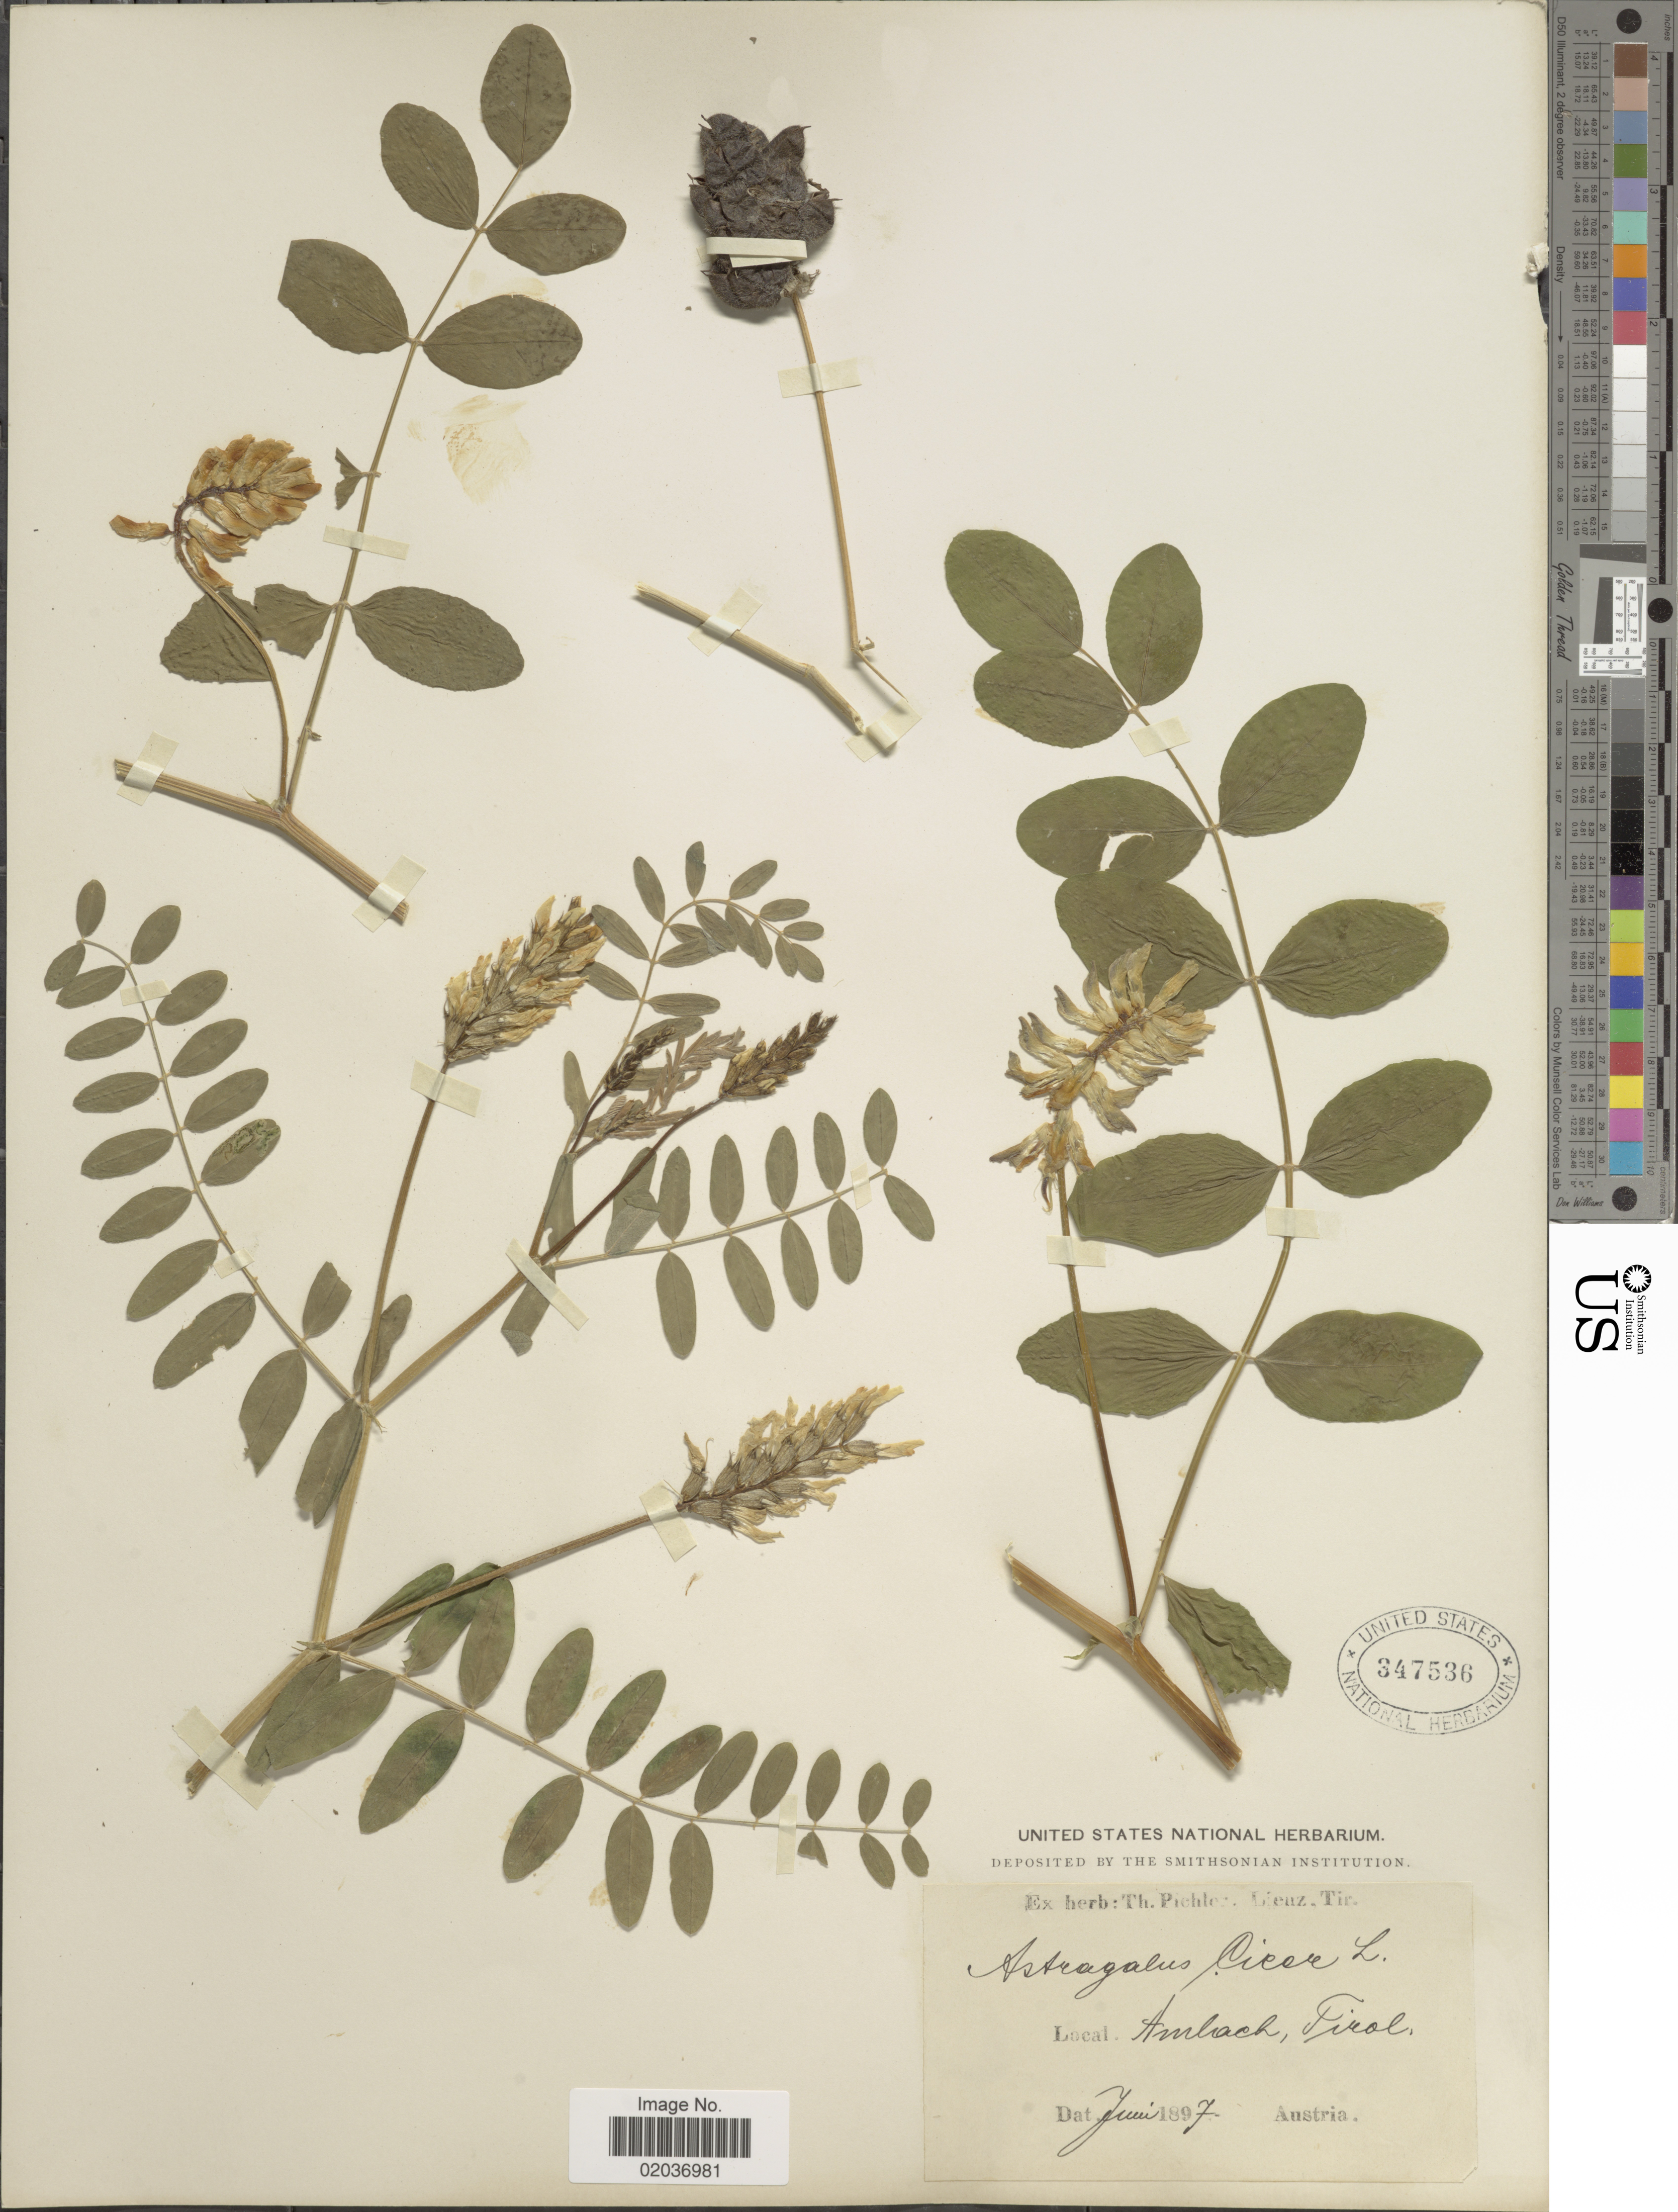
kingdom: Plantae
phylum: Tracheophyta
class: Magnoliopsida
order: Fabales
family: Fabaceae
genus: Astragalus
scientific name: Astragalus cicer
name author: L.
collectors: ex herb. T. Pichler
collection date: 1897-06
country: Austria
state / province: Tirol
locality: Ambach [interpreted]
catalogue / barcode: US 347536